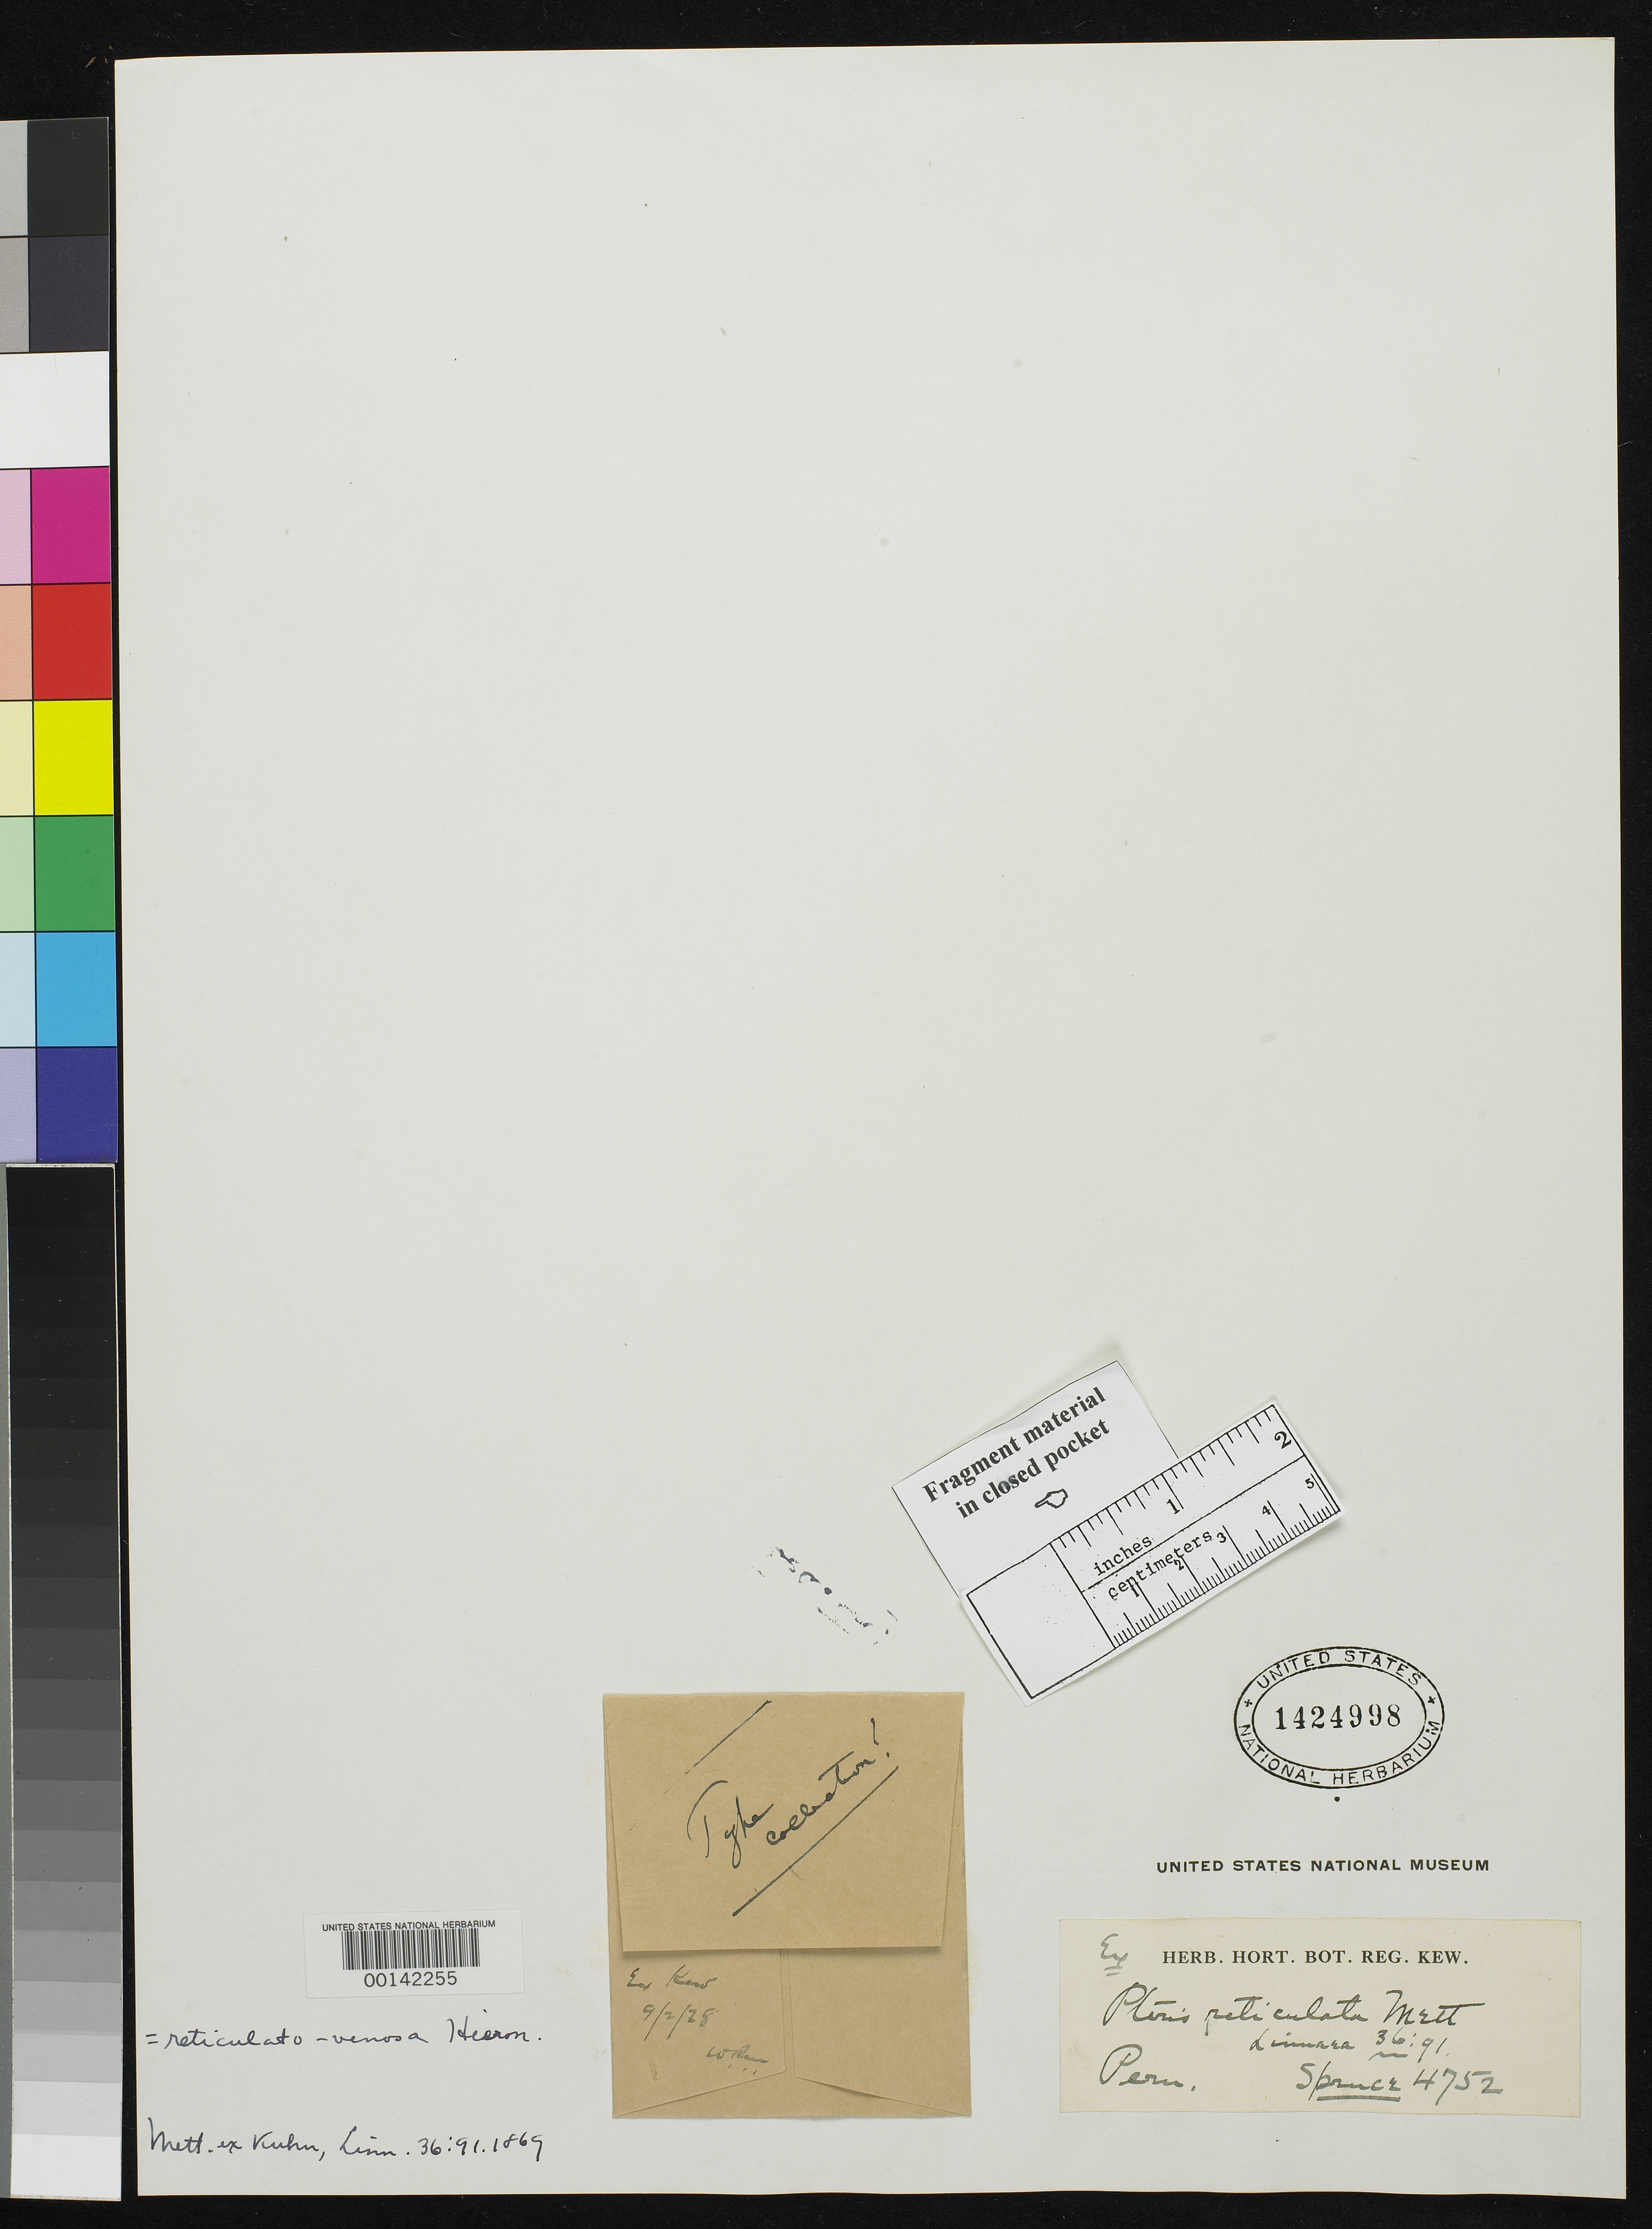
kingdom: Plantae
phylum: Tracheophyta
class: Polypodiopsida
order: Polypodiales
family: Pteridaceae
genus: Pteris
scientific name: Pteris reticulata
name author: Mett. ex Kuhn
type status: Type Fragment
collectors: H. Ruiz López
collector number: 4565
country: Peru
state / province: San Martín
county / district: Mariscal Cáceres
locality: Rio Huallaga, margen Derecha del; Balsa Probana; dtto. Tocache Nuevo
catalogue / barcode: US 1424998